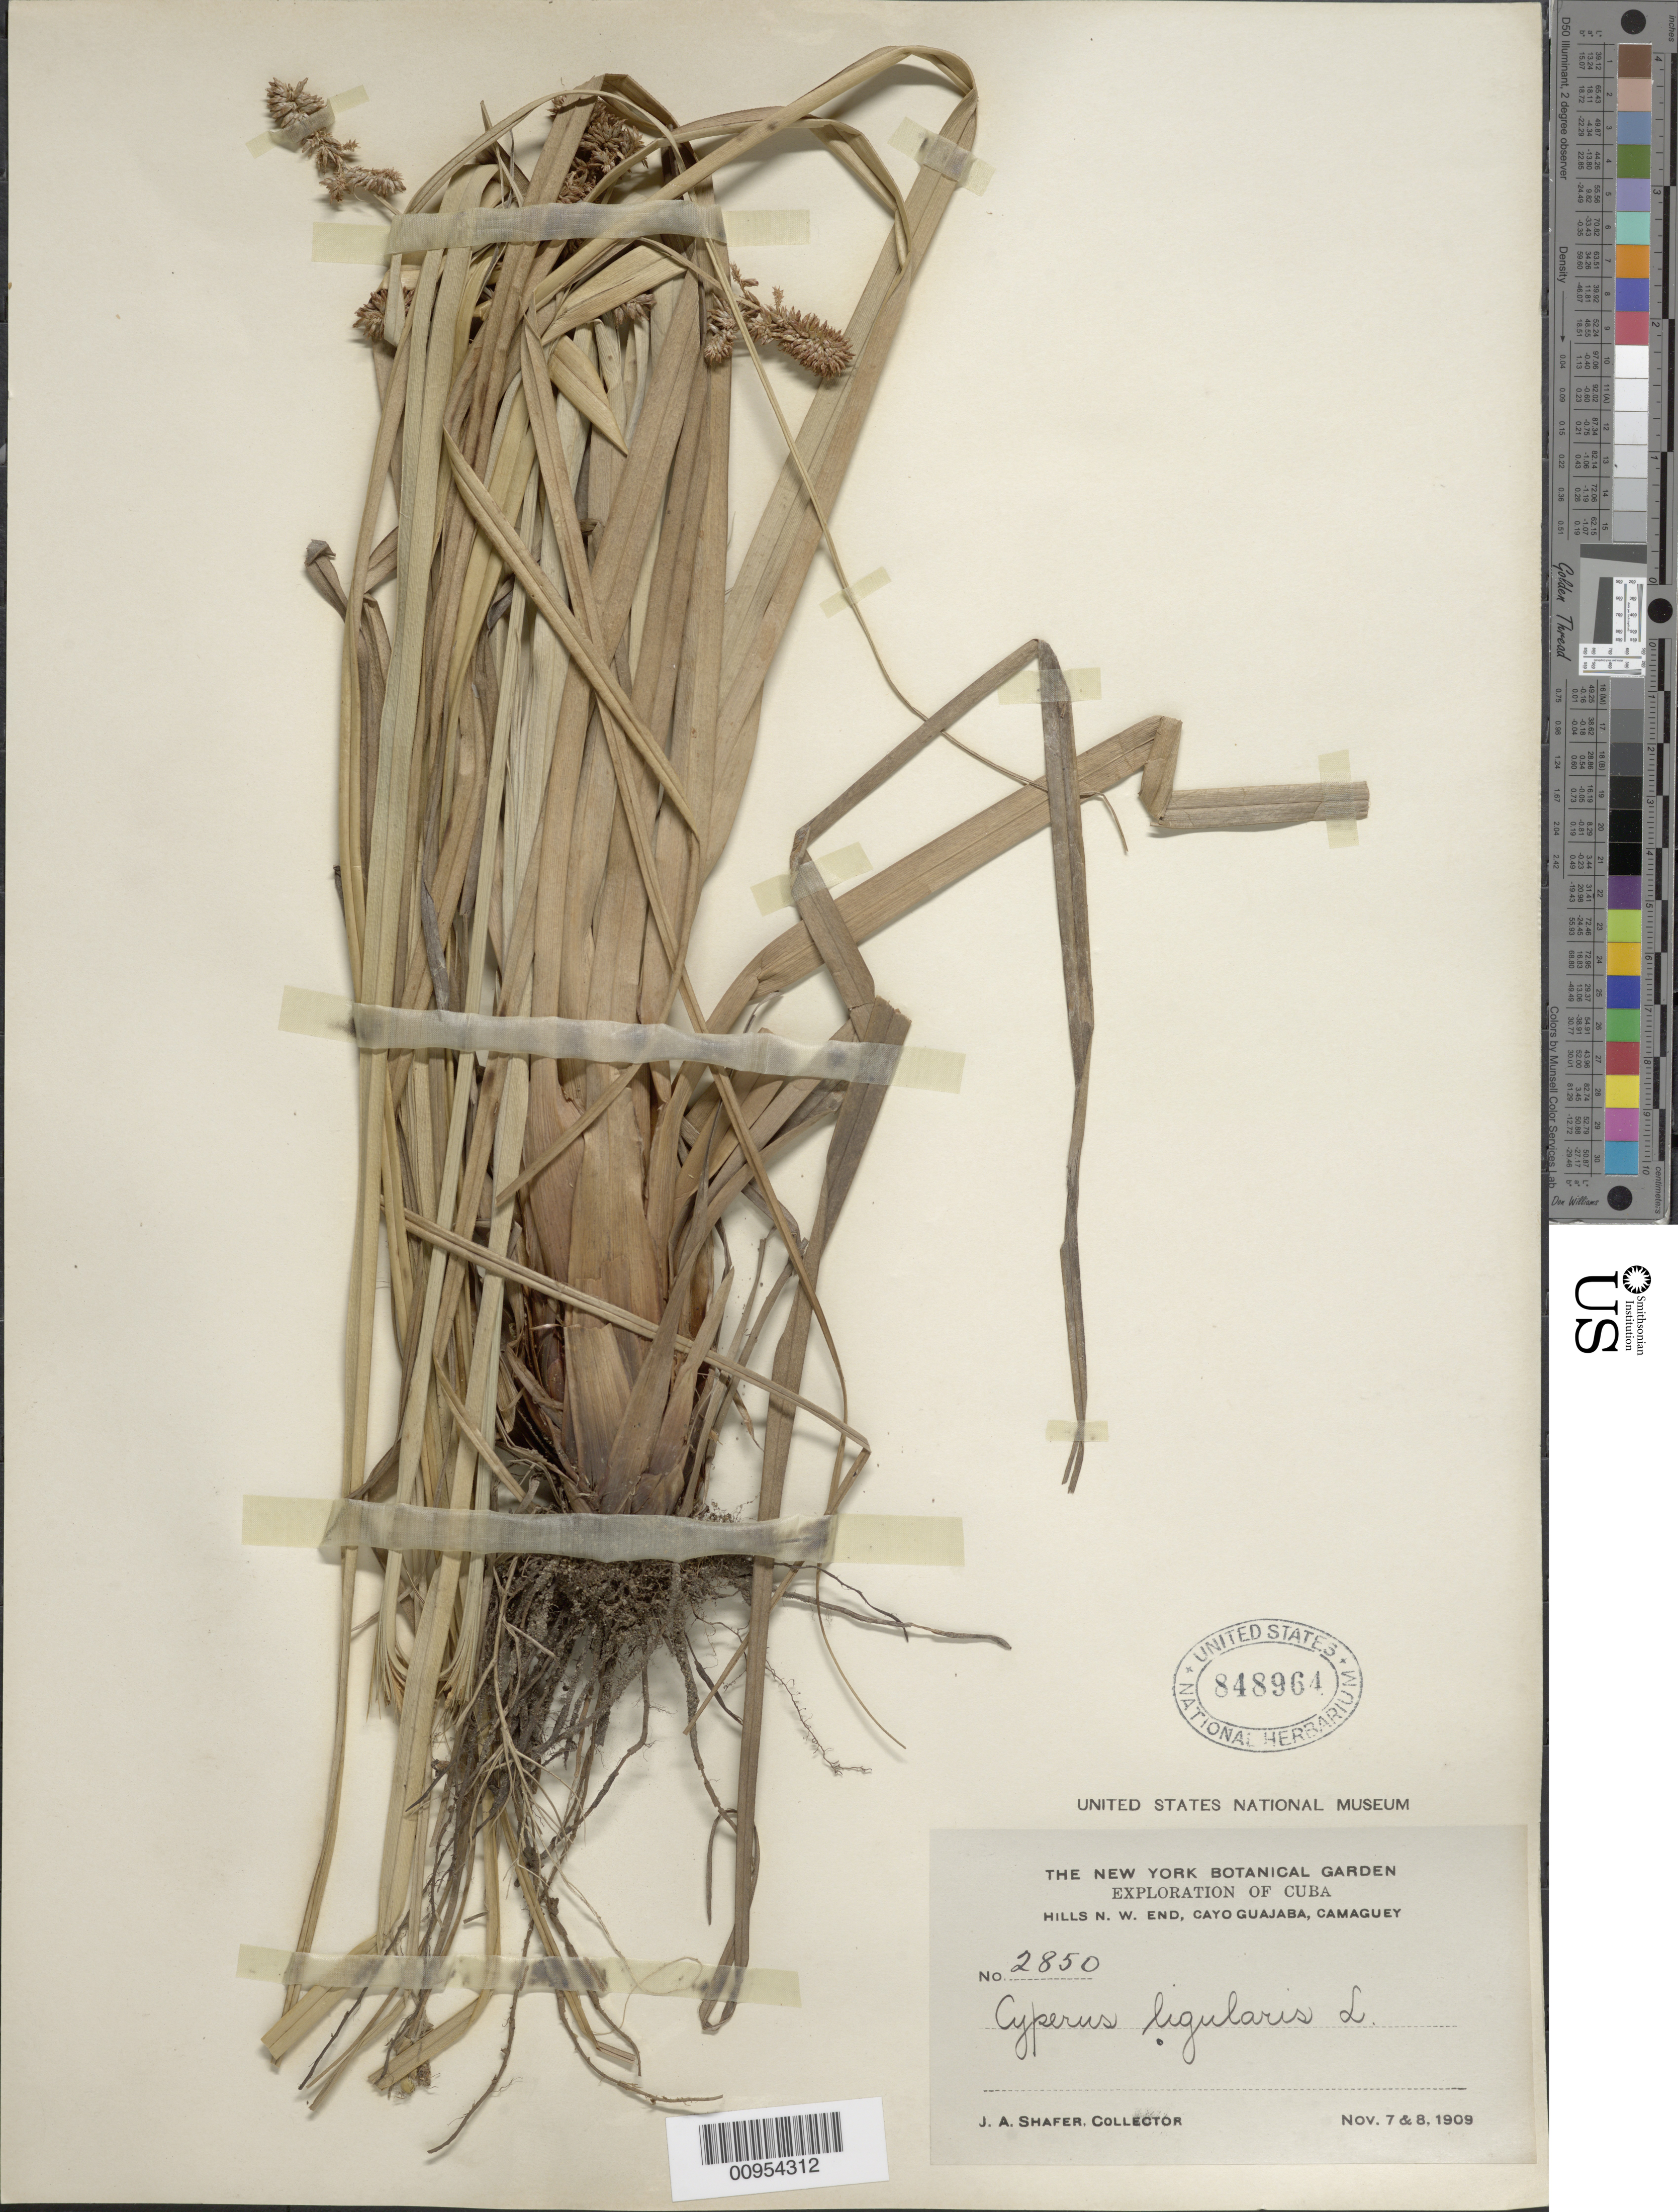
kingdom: Plantae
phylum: Tracheophyta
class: Liliopsida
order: Poales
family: Cyperaceae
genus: Cyperus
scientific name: Cyperus ligularis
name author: L.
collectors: J. A. Shafer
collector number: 2850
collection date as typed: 07 Nov 1909 to 08 Nov 1909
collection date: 1909-11-07/1909-11-08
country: Cuba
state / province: Camagüey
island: Cuba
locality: Hills, NW End, Cayo Guajaba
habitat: Hills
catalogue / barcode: US 848964